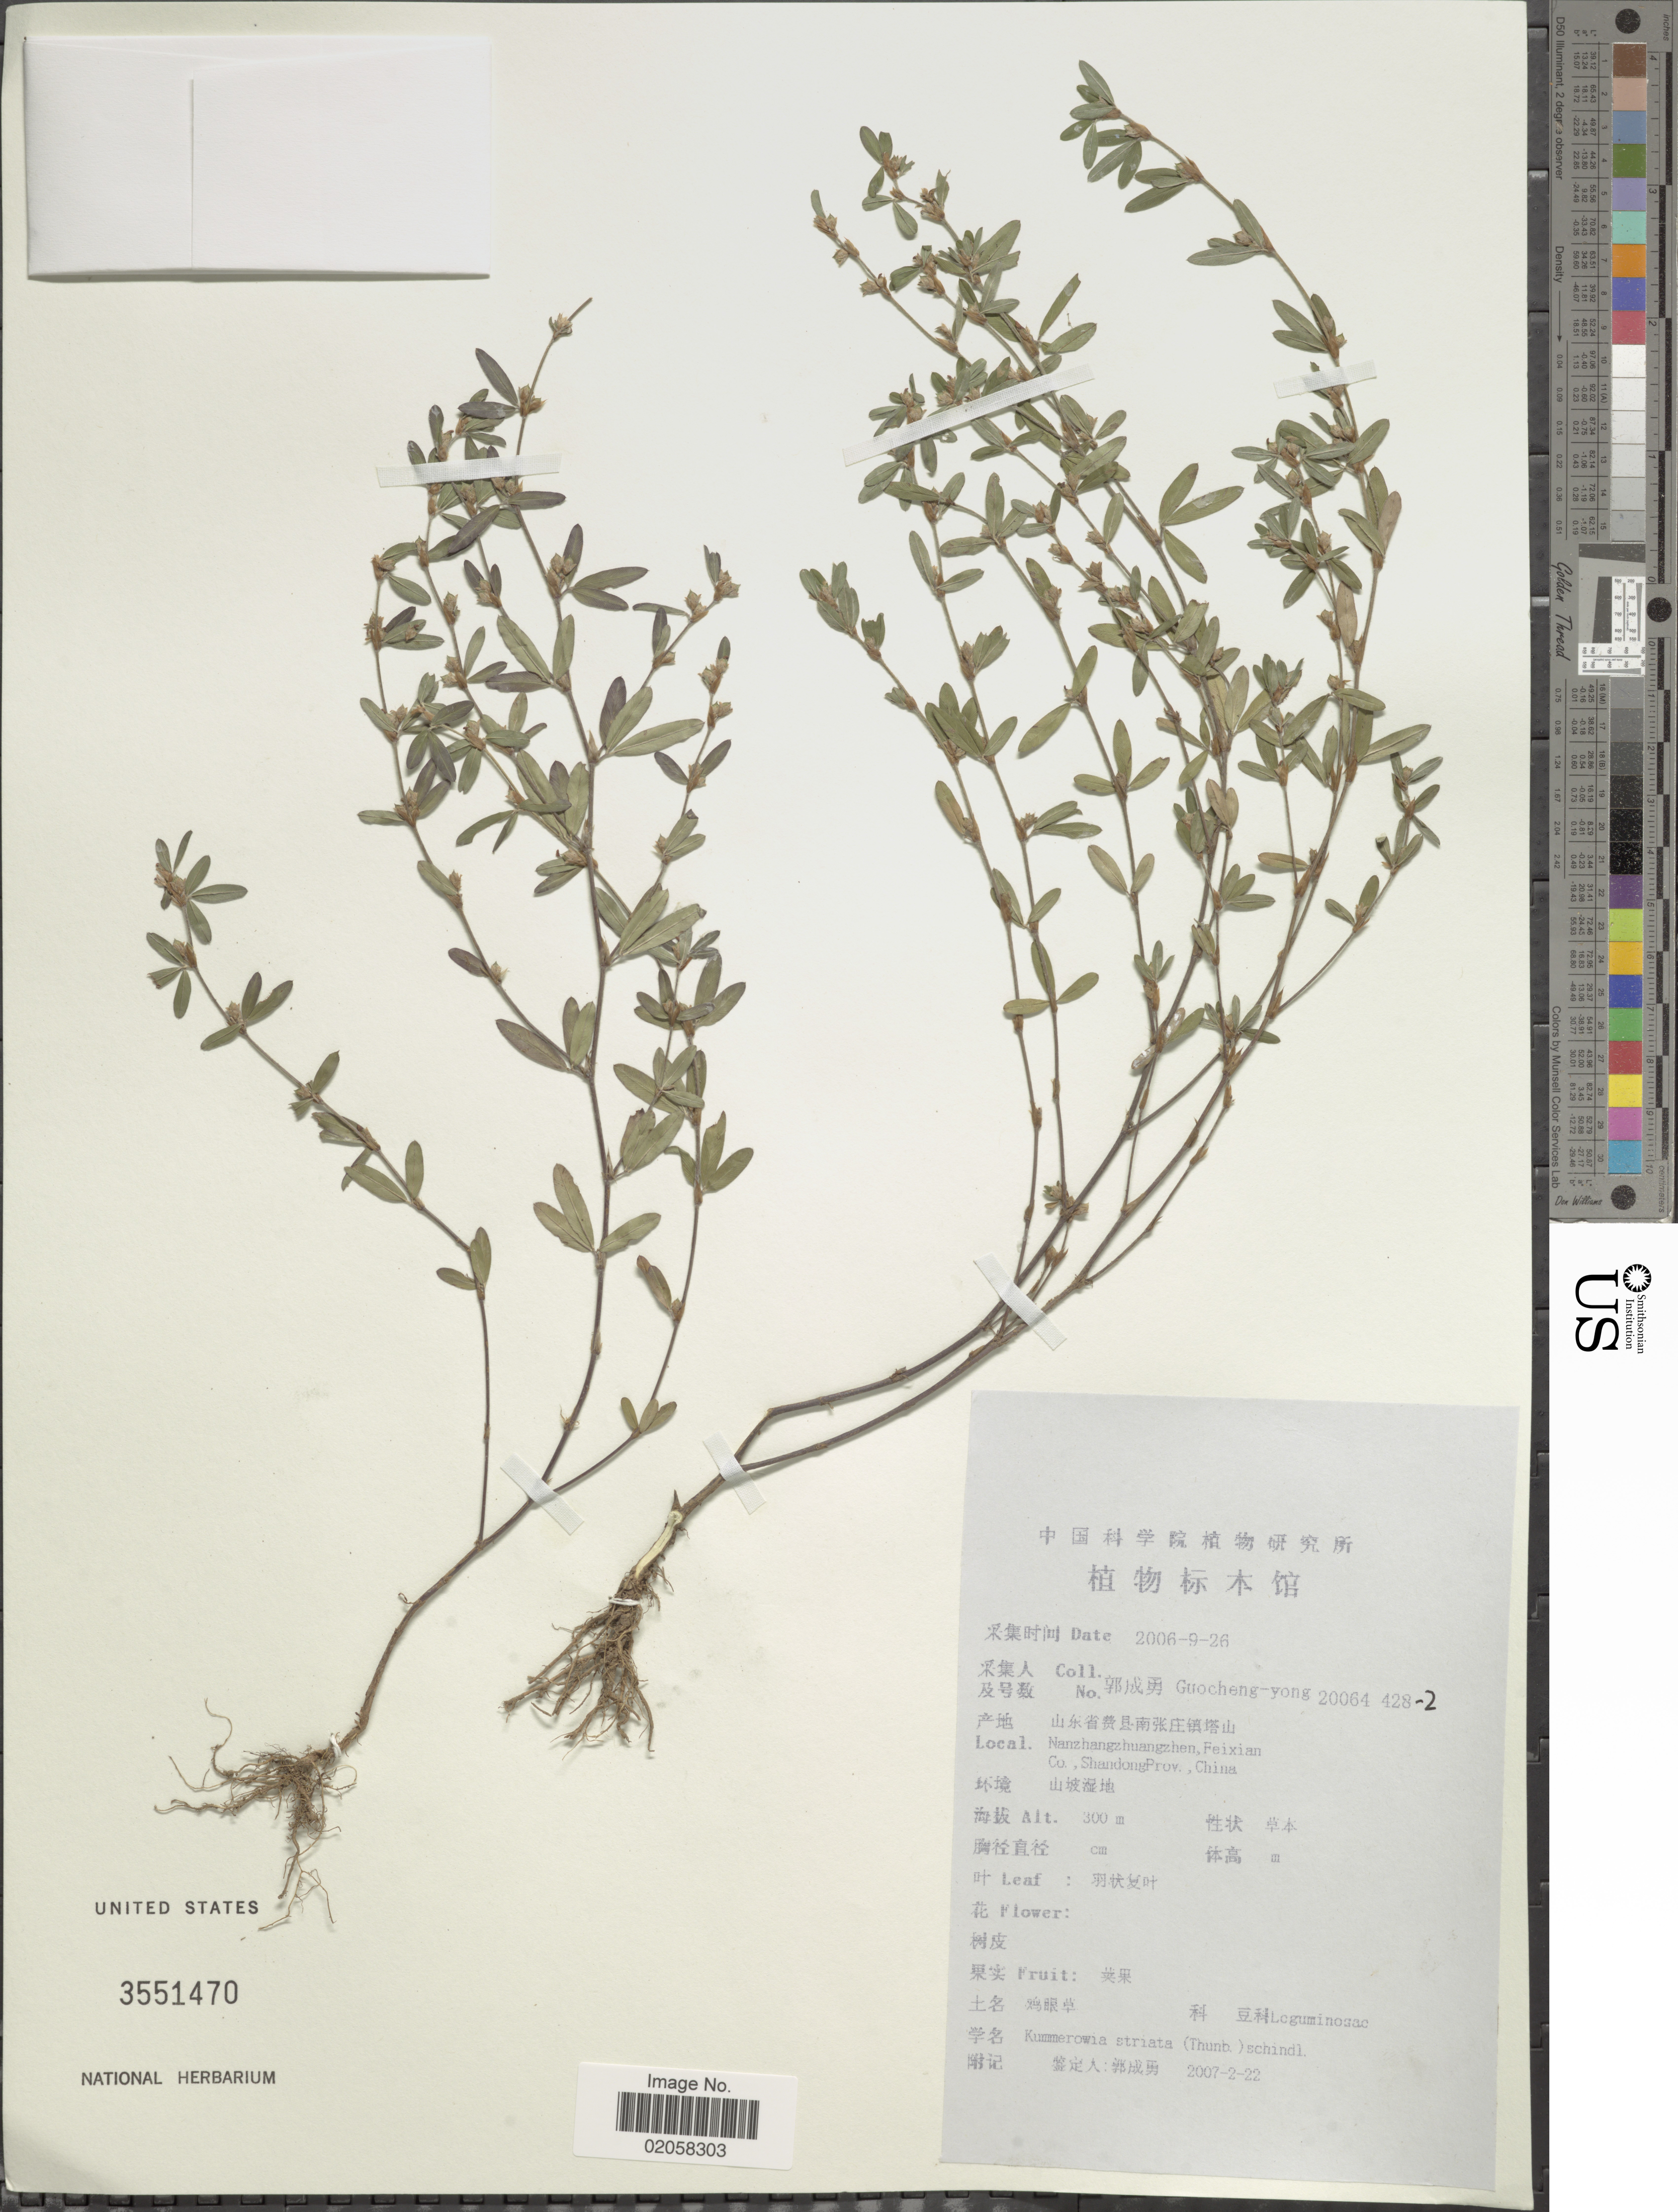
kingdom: Plantae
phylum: Tracheophyta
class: Magnoliopsida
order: Fabales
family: Fabaceae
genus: Kummerowia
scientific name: Kummerowia striata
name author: (Thunb.) Schindl.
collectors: Guo cheng-yong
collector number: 20064-428-2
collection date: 2006-09-26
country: China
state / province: Shandong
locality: Nanzhangzhuangzhen, Feixian Co.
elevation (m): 300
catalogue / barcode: US 3551470